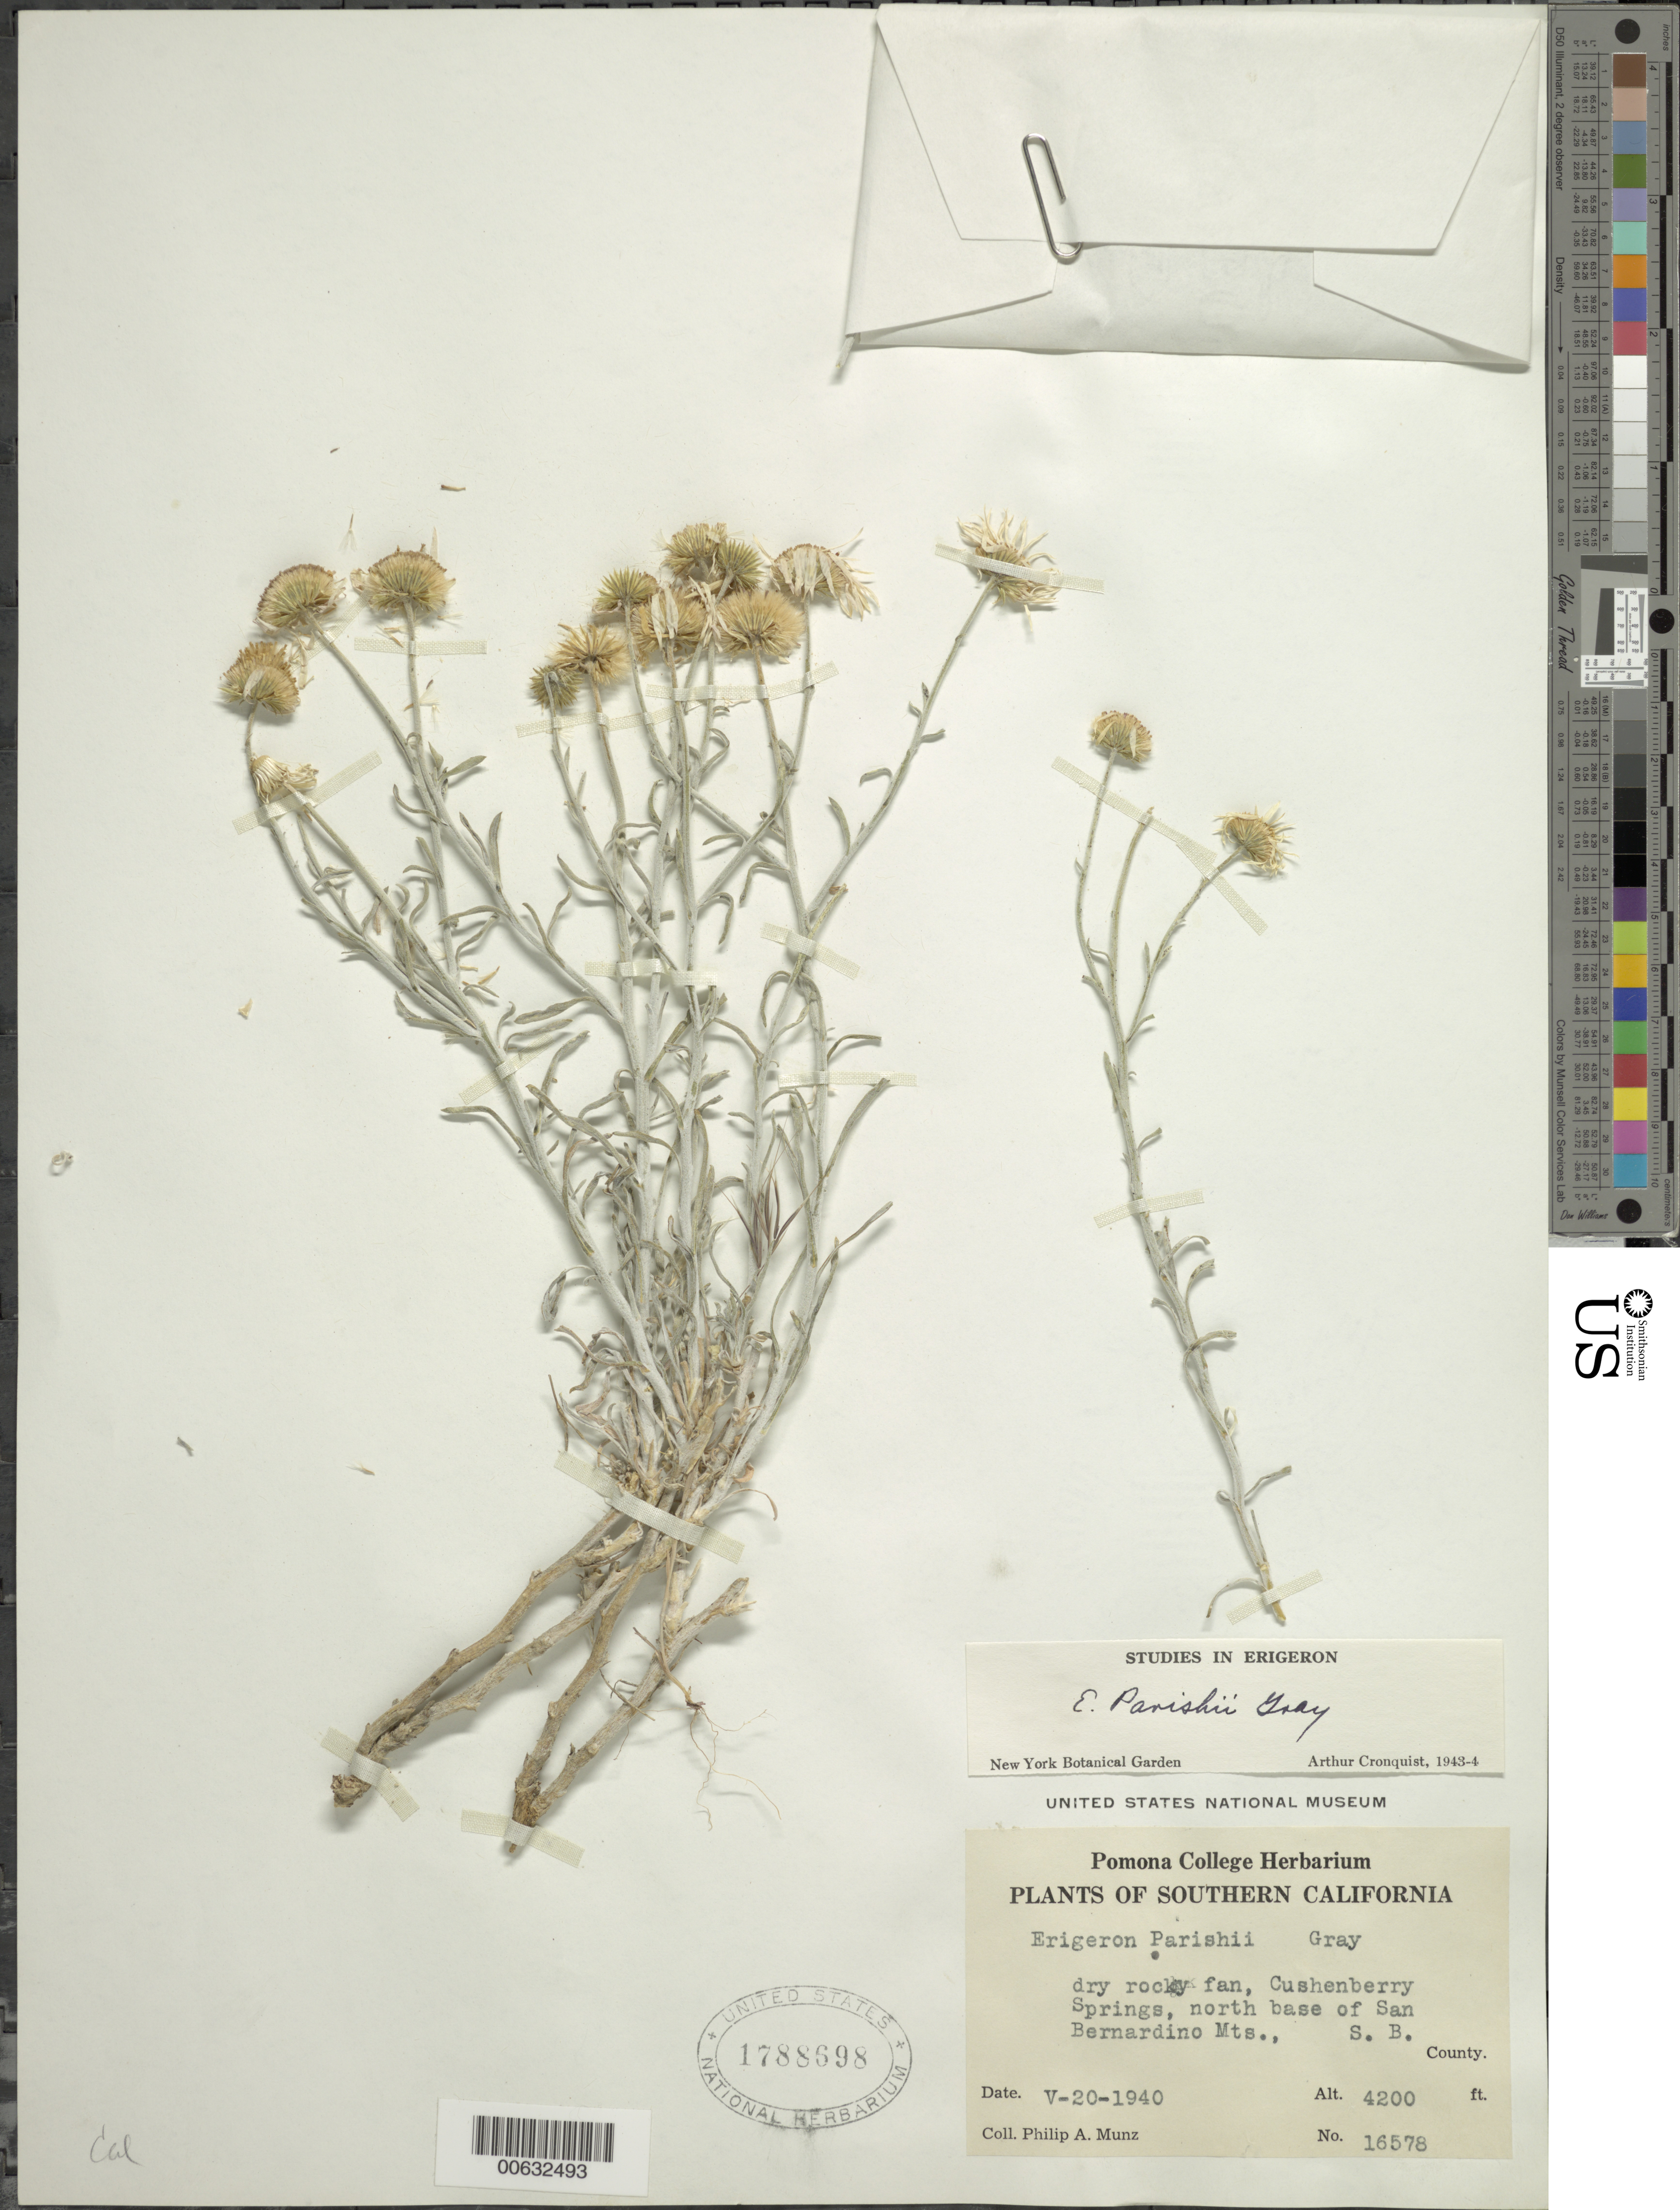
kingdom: Plantae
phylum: Tracheophyta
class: Magnoliopsida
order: Asterales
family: Asteraceae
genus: Erigeron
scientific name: Erigeron parishii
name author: A. Gray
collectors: P. A. Munz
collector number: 16578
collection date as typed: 20 May 1940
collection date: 1940-05-20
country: United States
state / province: California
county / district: San Bernardino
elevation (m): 1280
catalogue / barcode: US 1788698